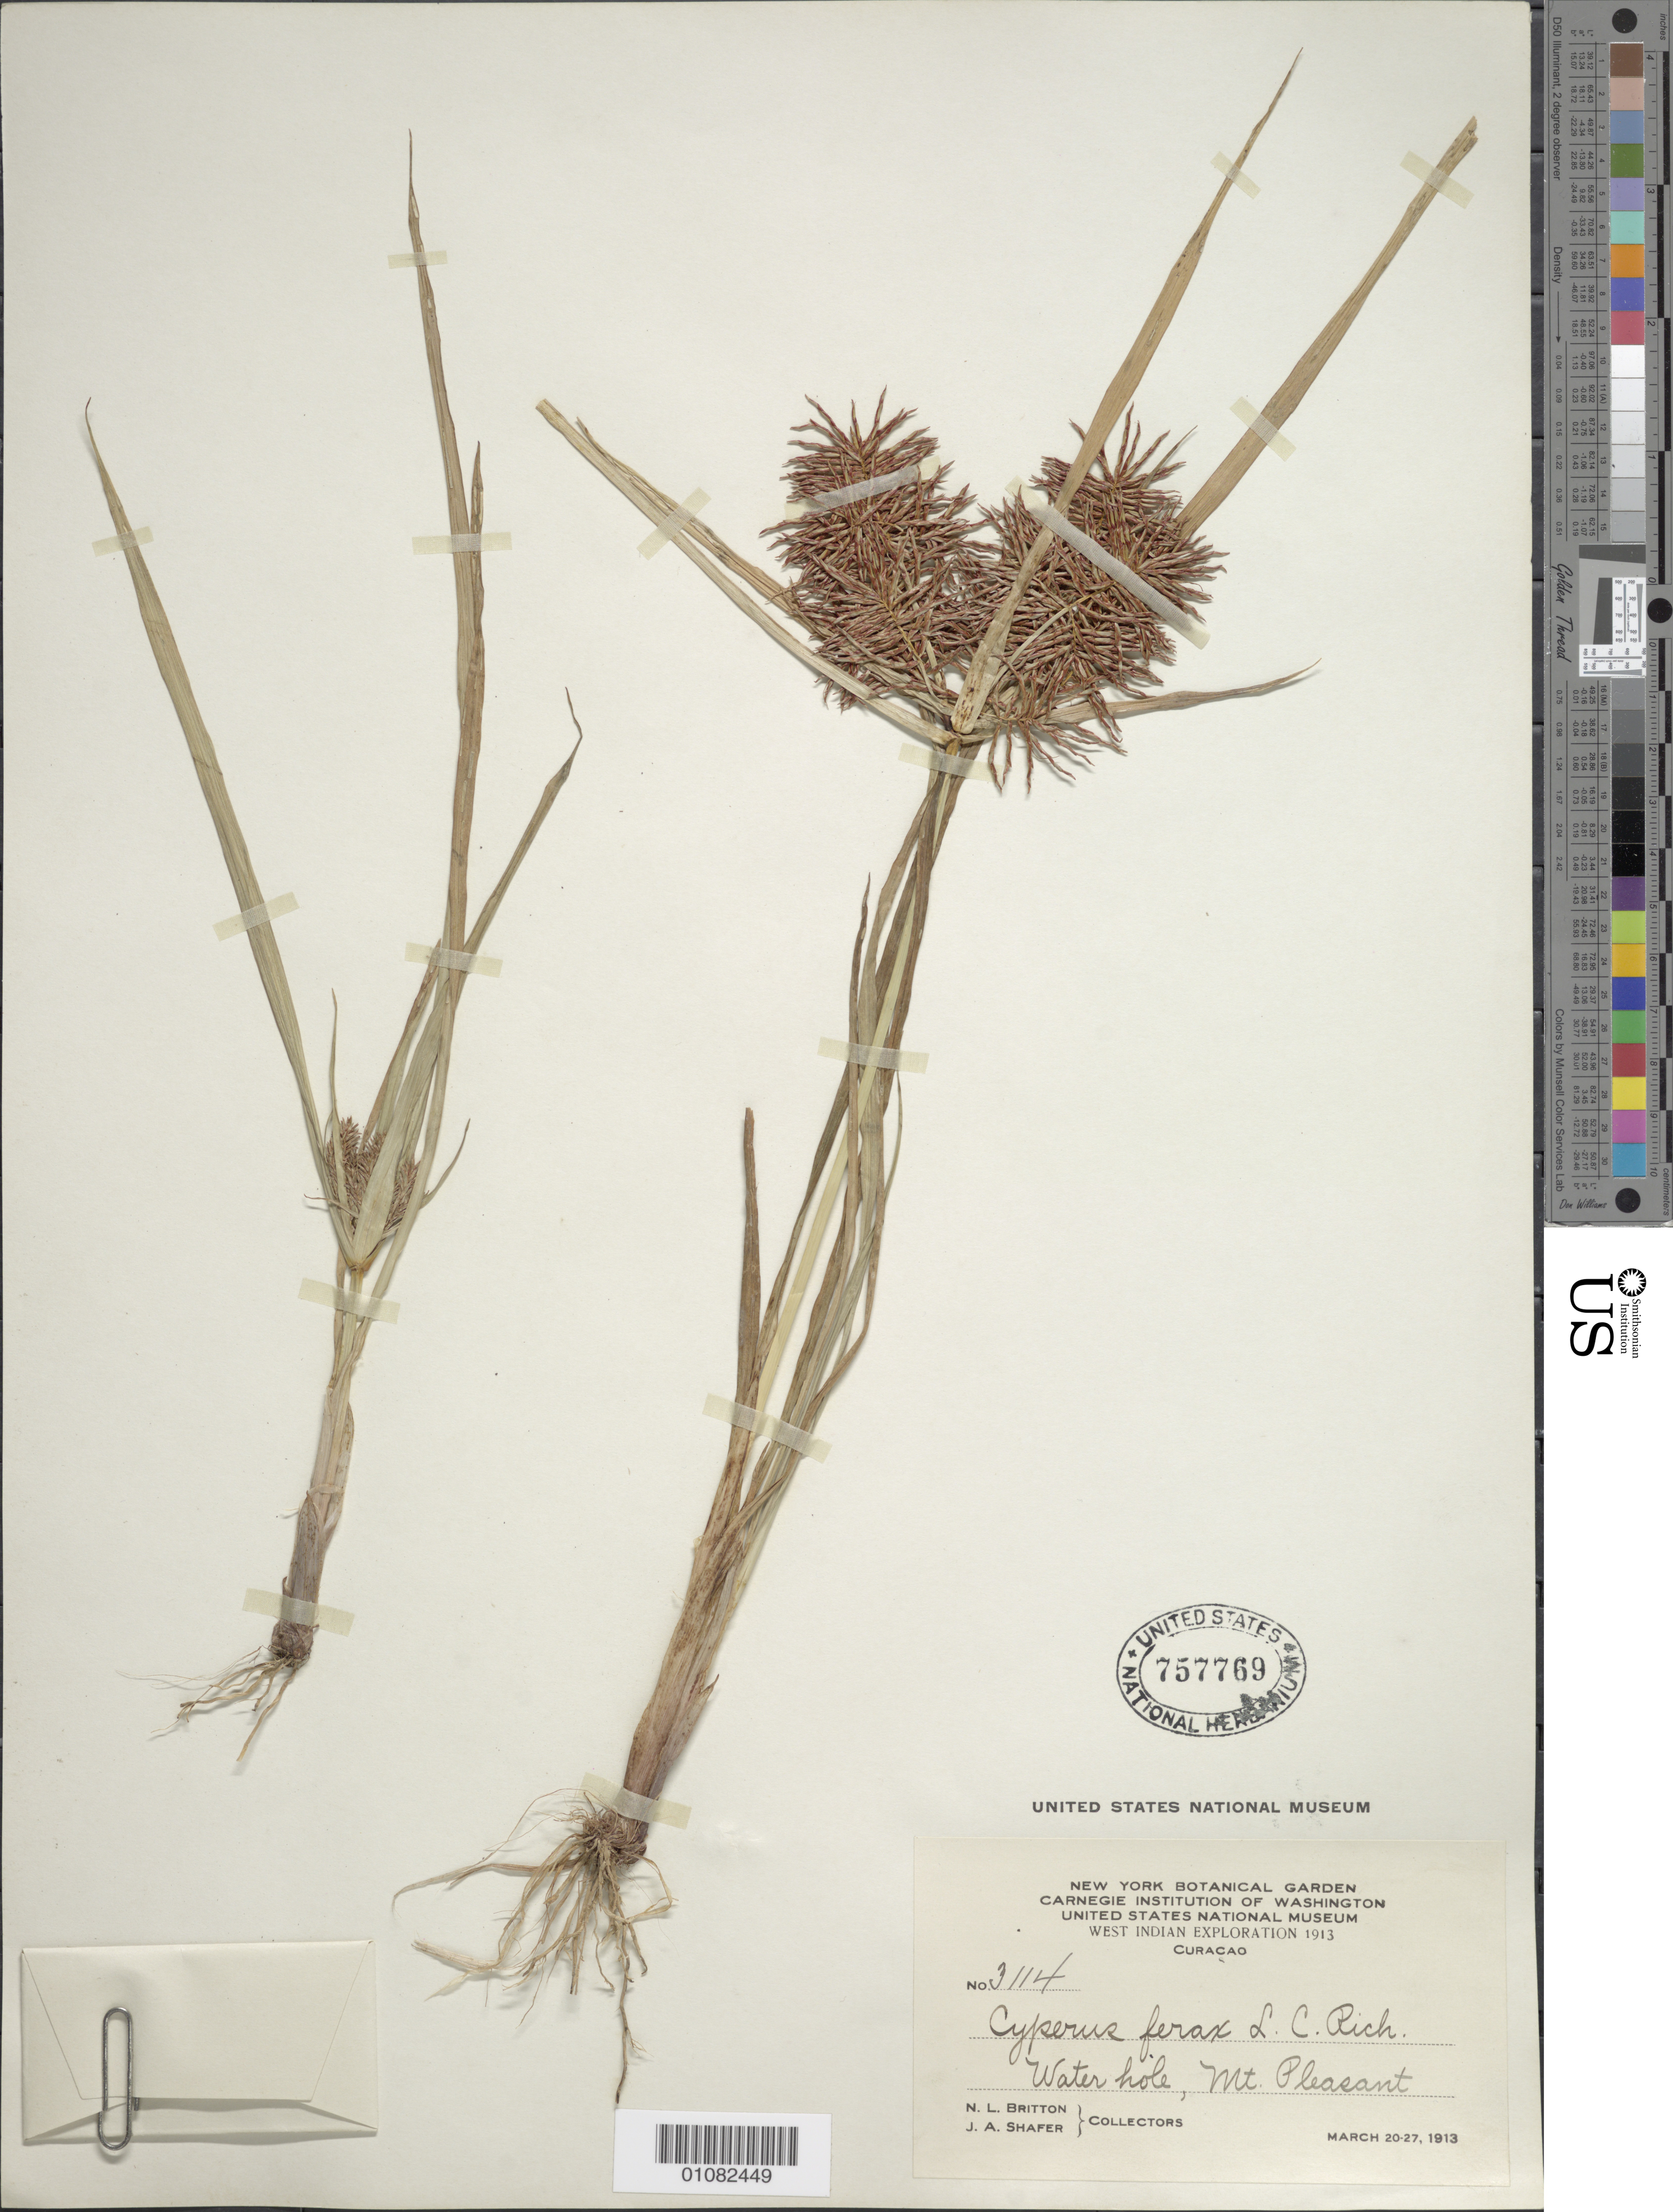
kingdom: Plantae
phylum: Tracheophyta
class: Liliopsida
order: Poales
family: Cyperaceae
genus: Cyperus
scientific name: Cyperus odoratus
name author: L.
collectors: N. Britton & J. A. Shafer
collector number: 3114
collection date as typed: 20 Mar 1913 to 27 Mar 1913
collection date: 1913-03-20/1913-03-27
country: Curaçao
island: Curaçao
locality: Mt. Pleasant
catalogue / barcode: US 757769